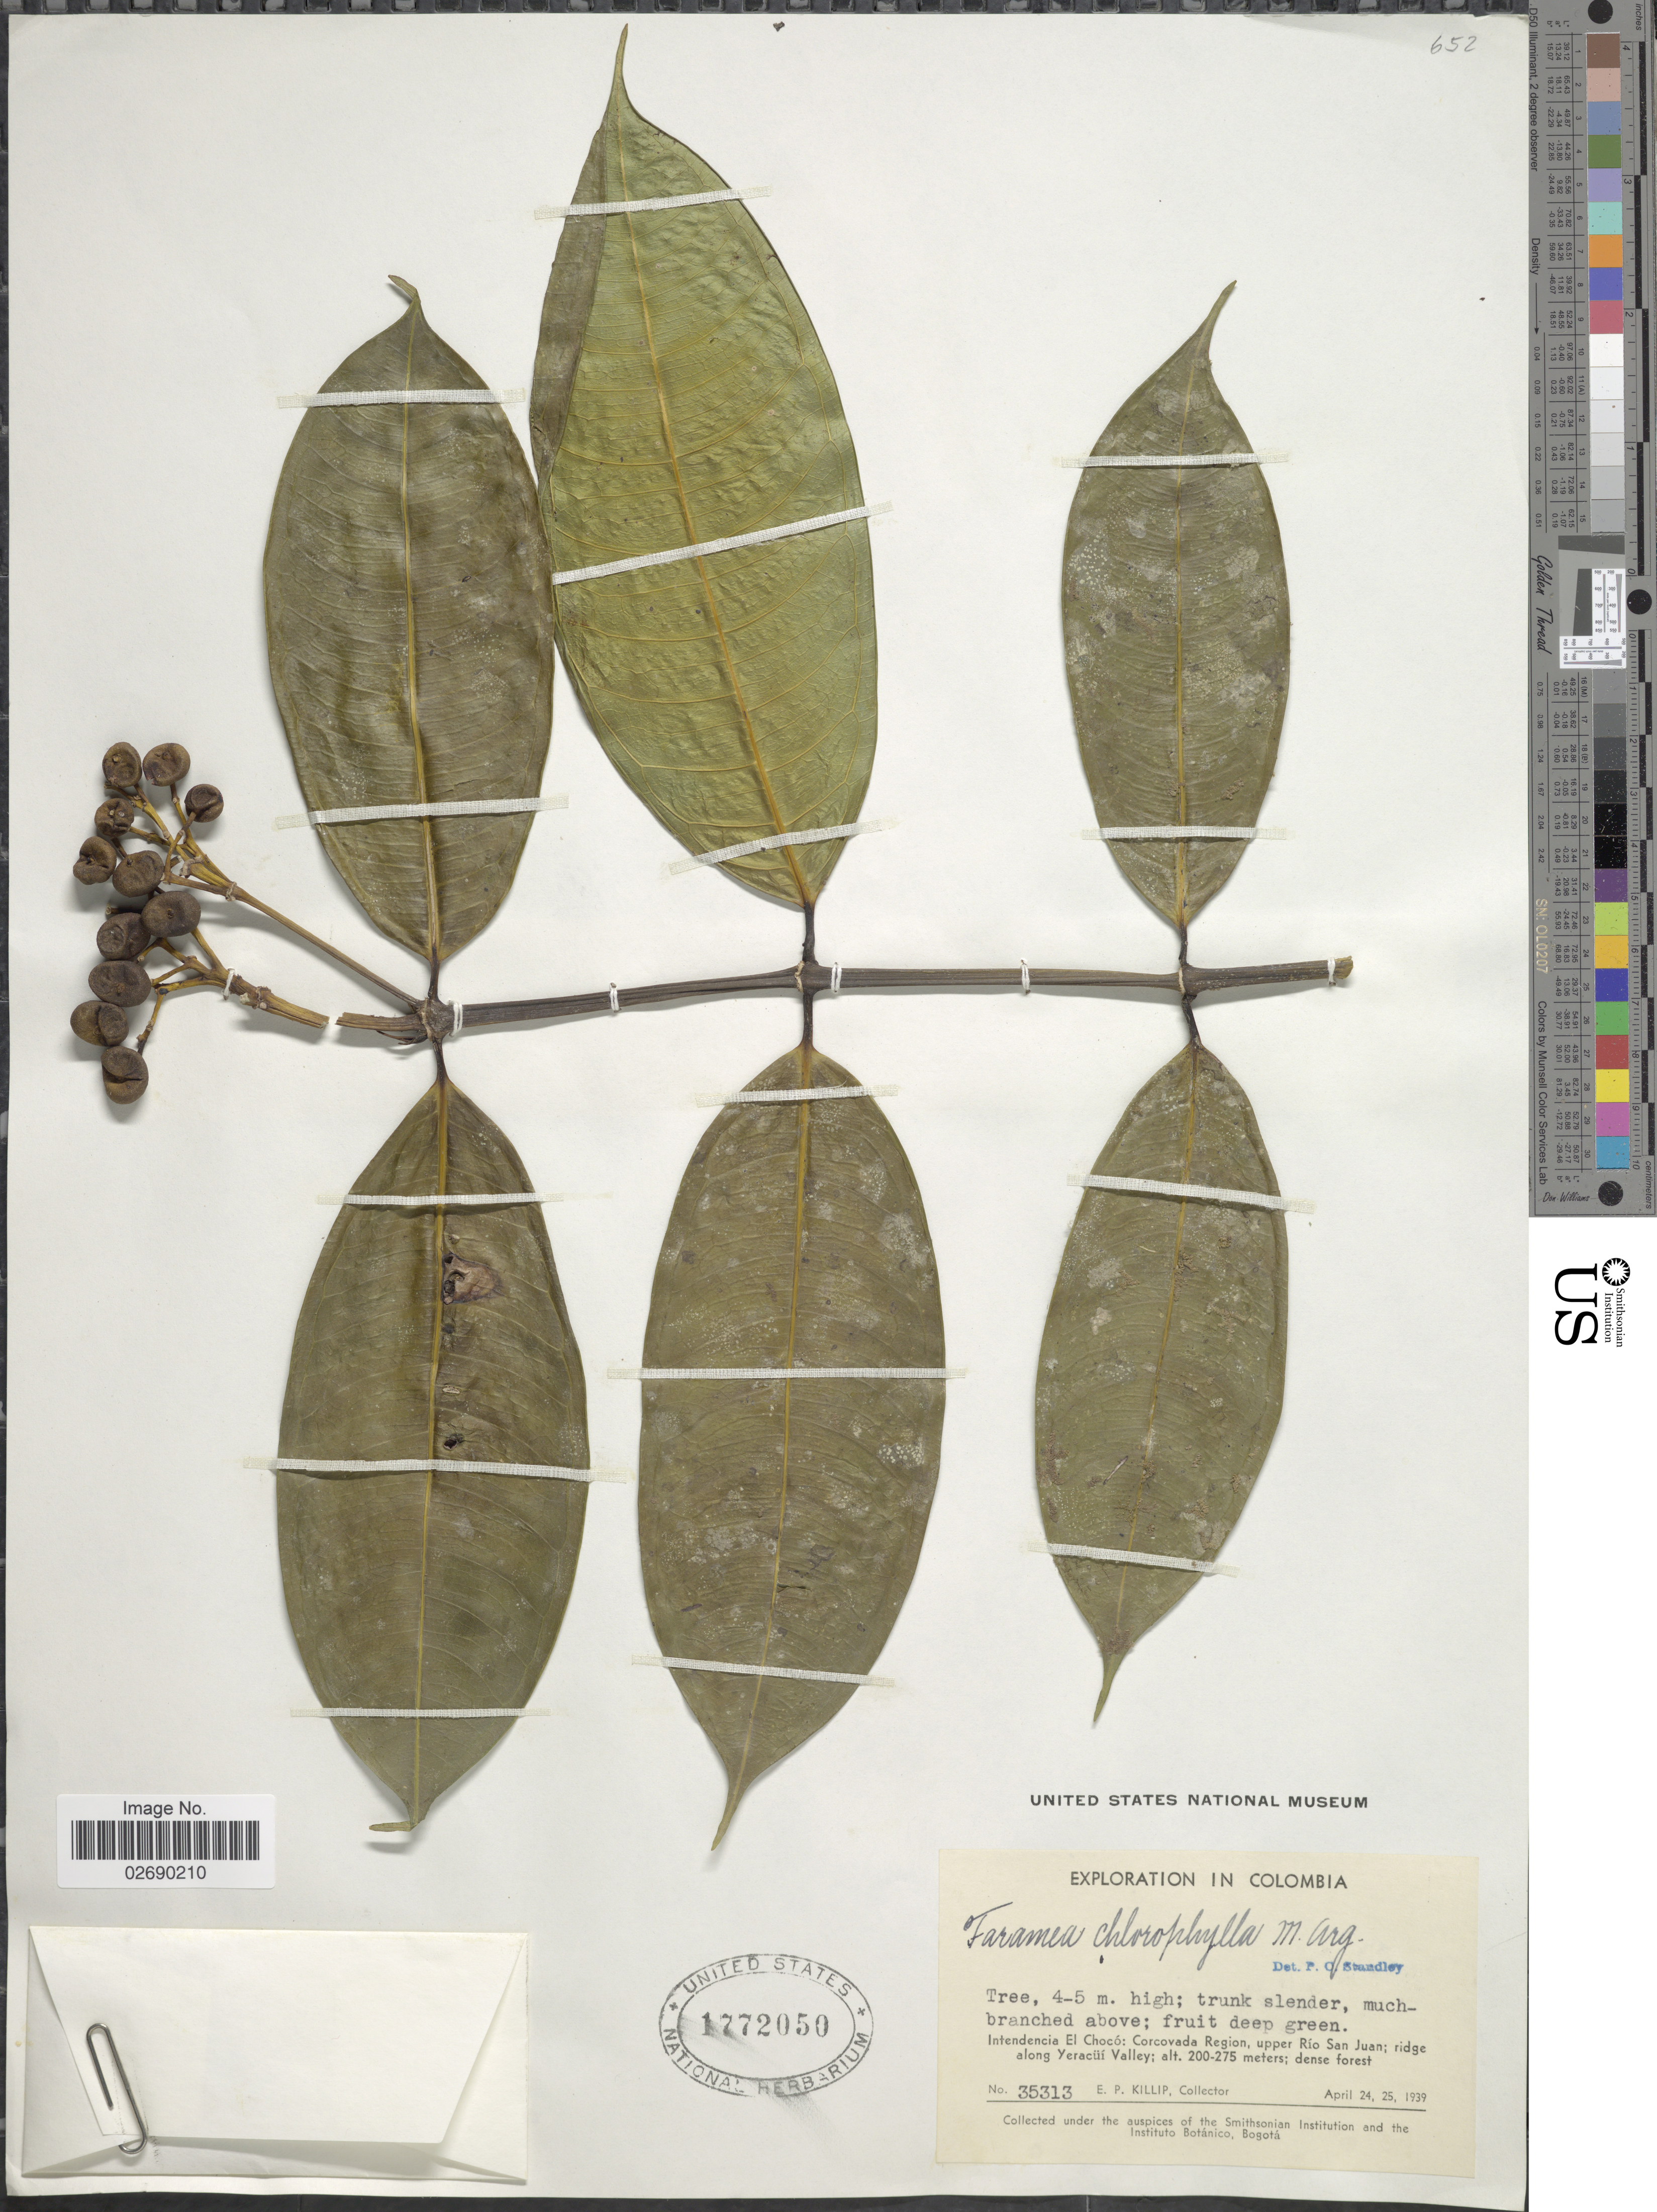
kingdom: Plantae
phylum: Tracheophyta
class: Magnoliopsida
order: Gentianales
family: Rubiaceae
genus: Faramea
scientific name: Faramea chlorophylla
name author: Müll. Arg.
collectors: E. P. Killip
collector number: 35313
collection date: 1939-04-24/1939-04-25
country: Colombia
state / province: Chocó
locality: Intendencia El Chocó: Corcovada Region, upper Río San Juan; ridge along Yeracüí Valley; dense forest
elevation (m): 200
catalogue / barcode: US 1772050